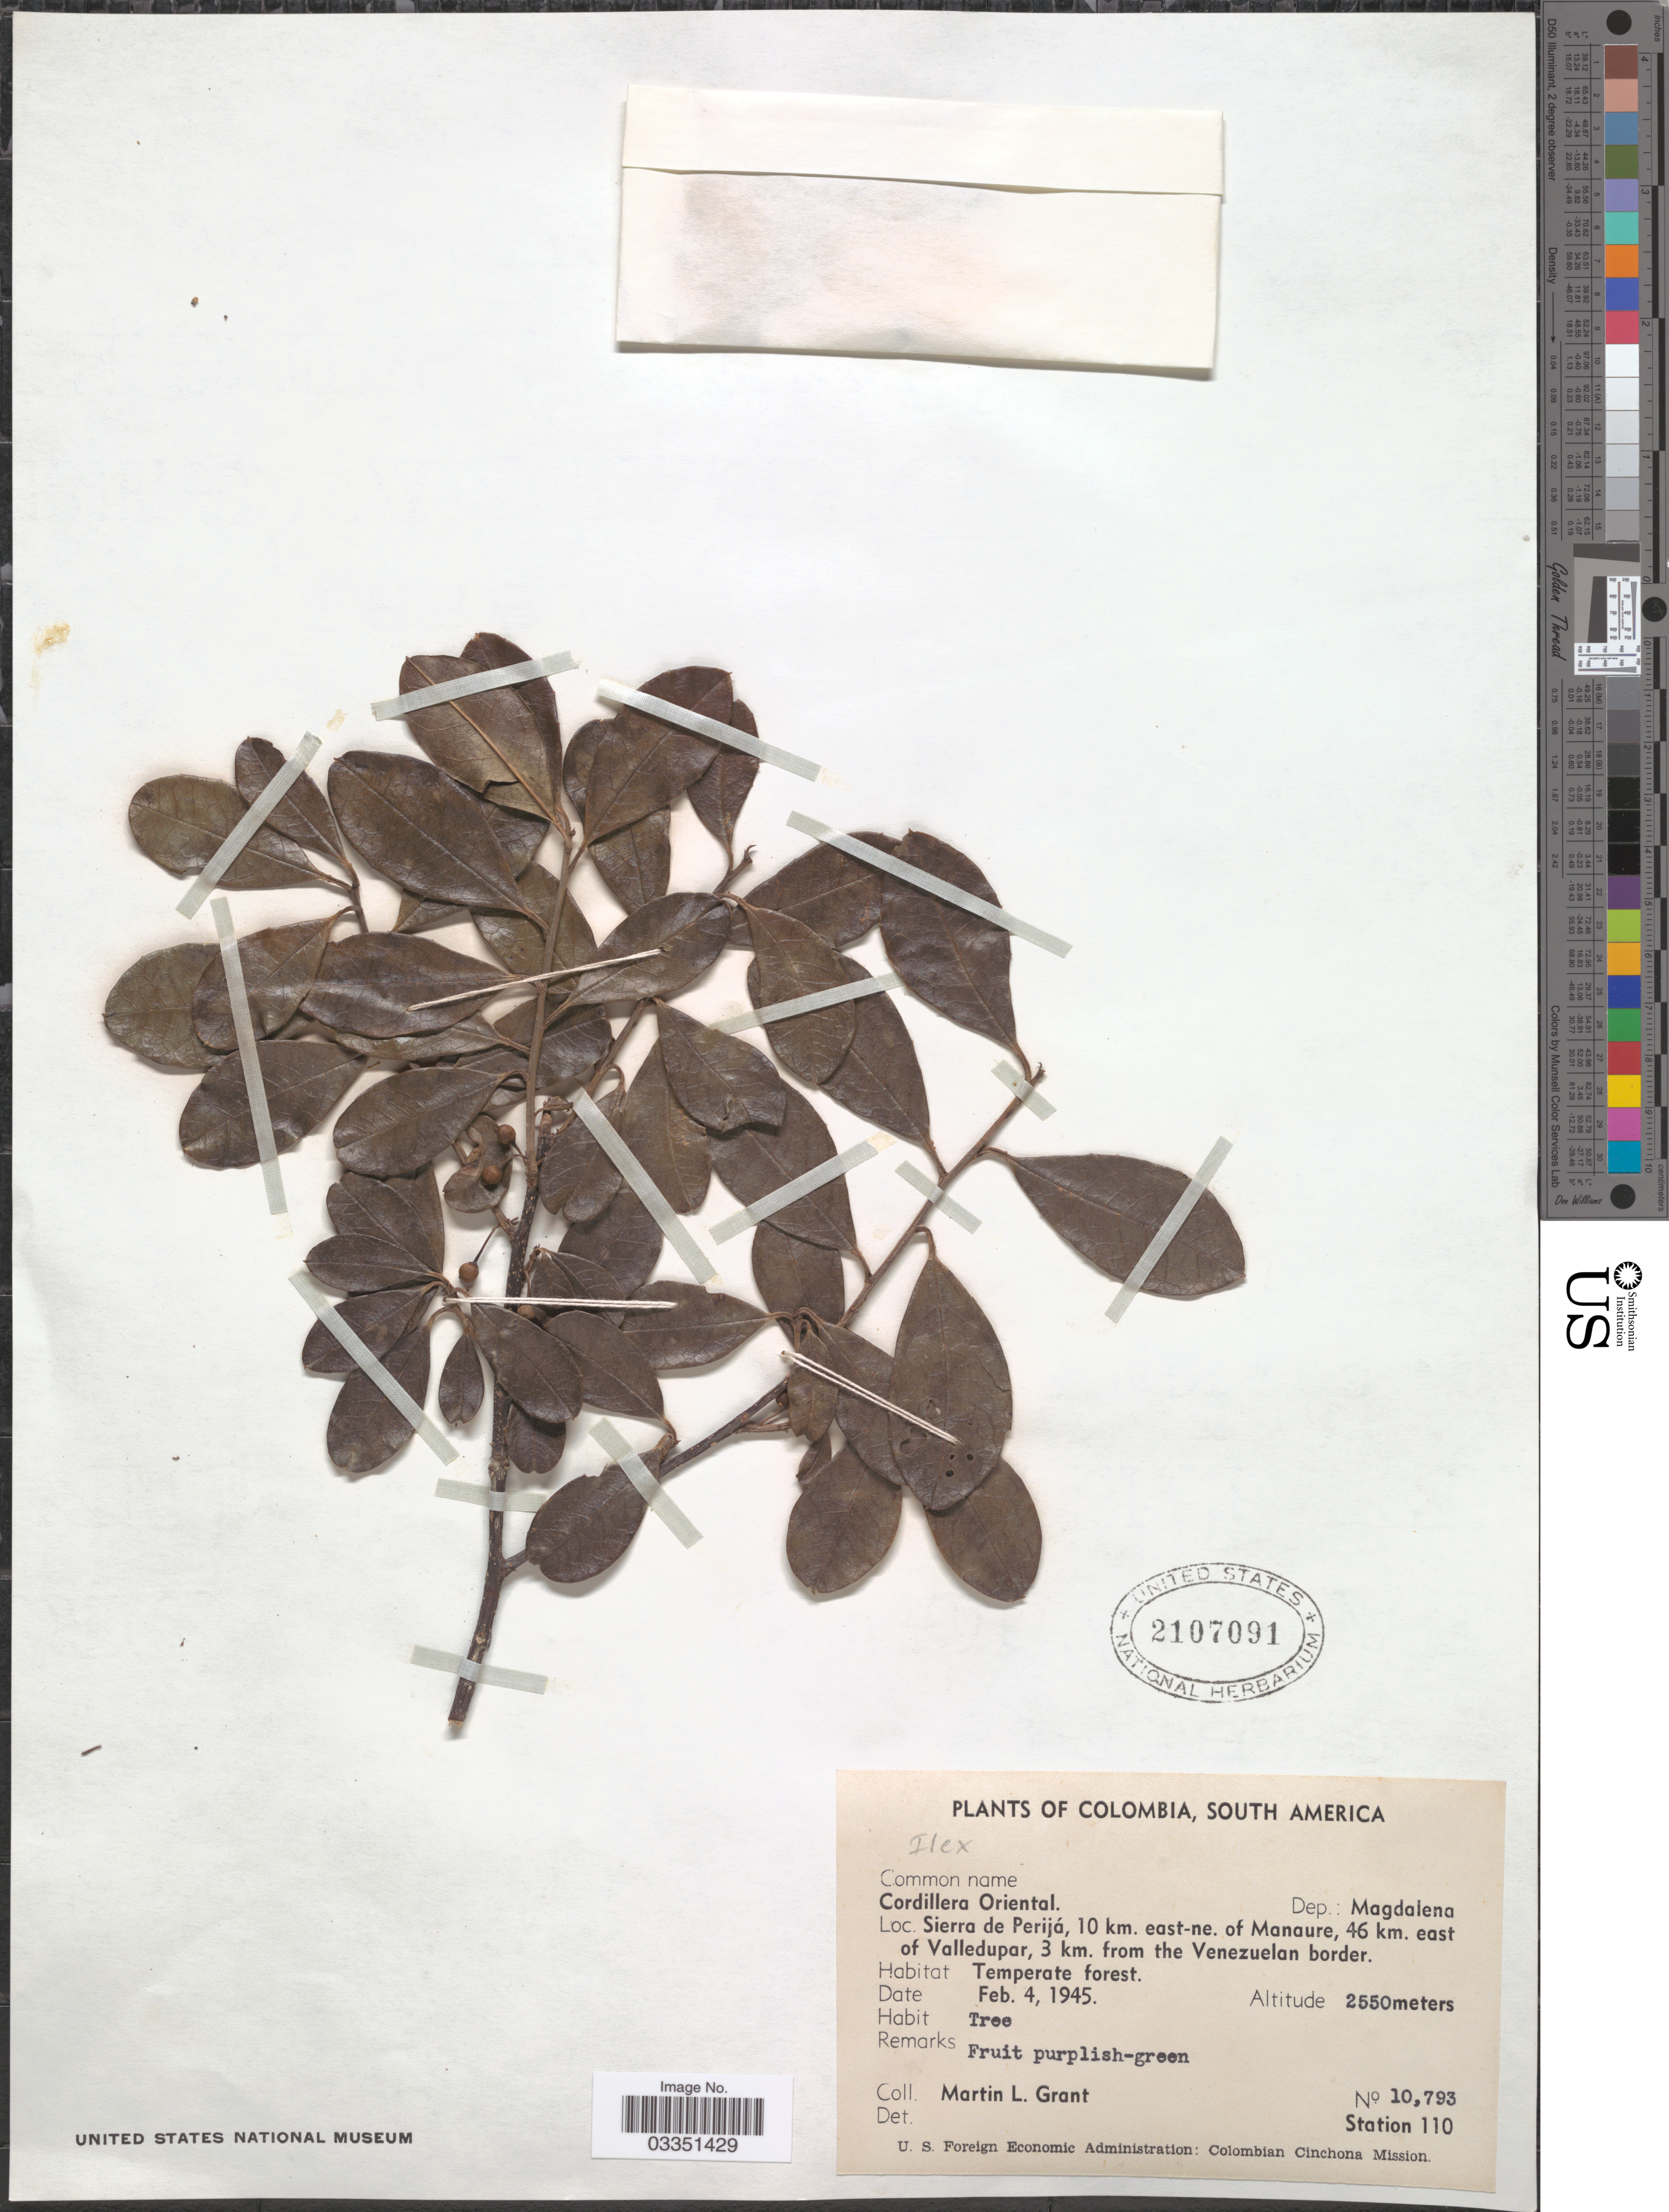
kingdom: Plantae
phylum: Tracheophyta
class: Magnoliopsida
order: Aquifoliales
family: Aquifoliaceae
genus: Ilex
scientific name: Ilex sp.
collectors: M. L. Grant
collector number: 10793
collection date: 1945-02-04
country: Colombia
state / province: Magdalena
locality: Cordillera Oriental. Dep.: Magdalena. Sierra de Perijá, 10 km. east-ne. of Manaure, 46 km. east of Valledupar, 3 km. from the Venezuelan border.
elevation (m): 2550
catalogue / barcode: US 2107091